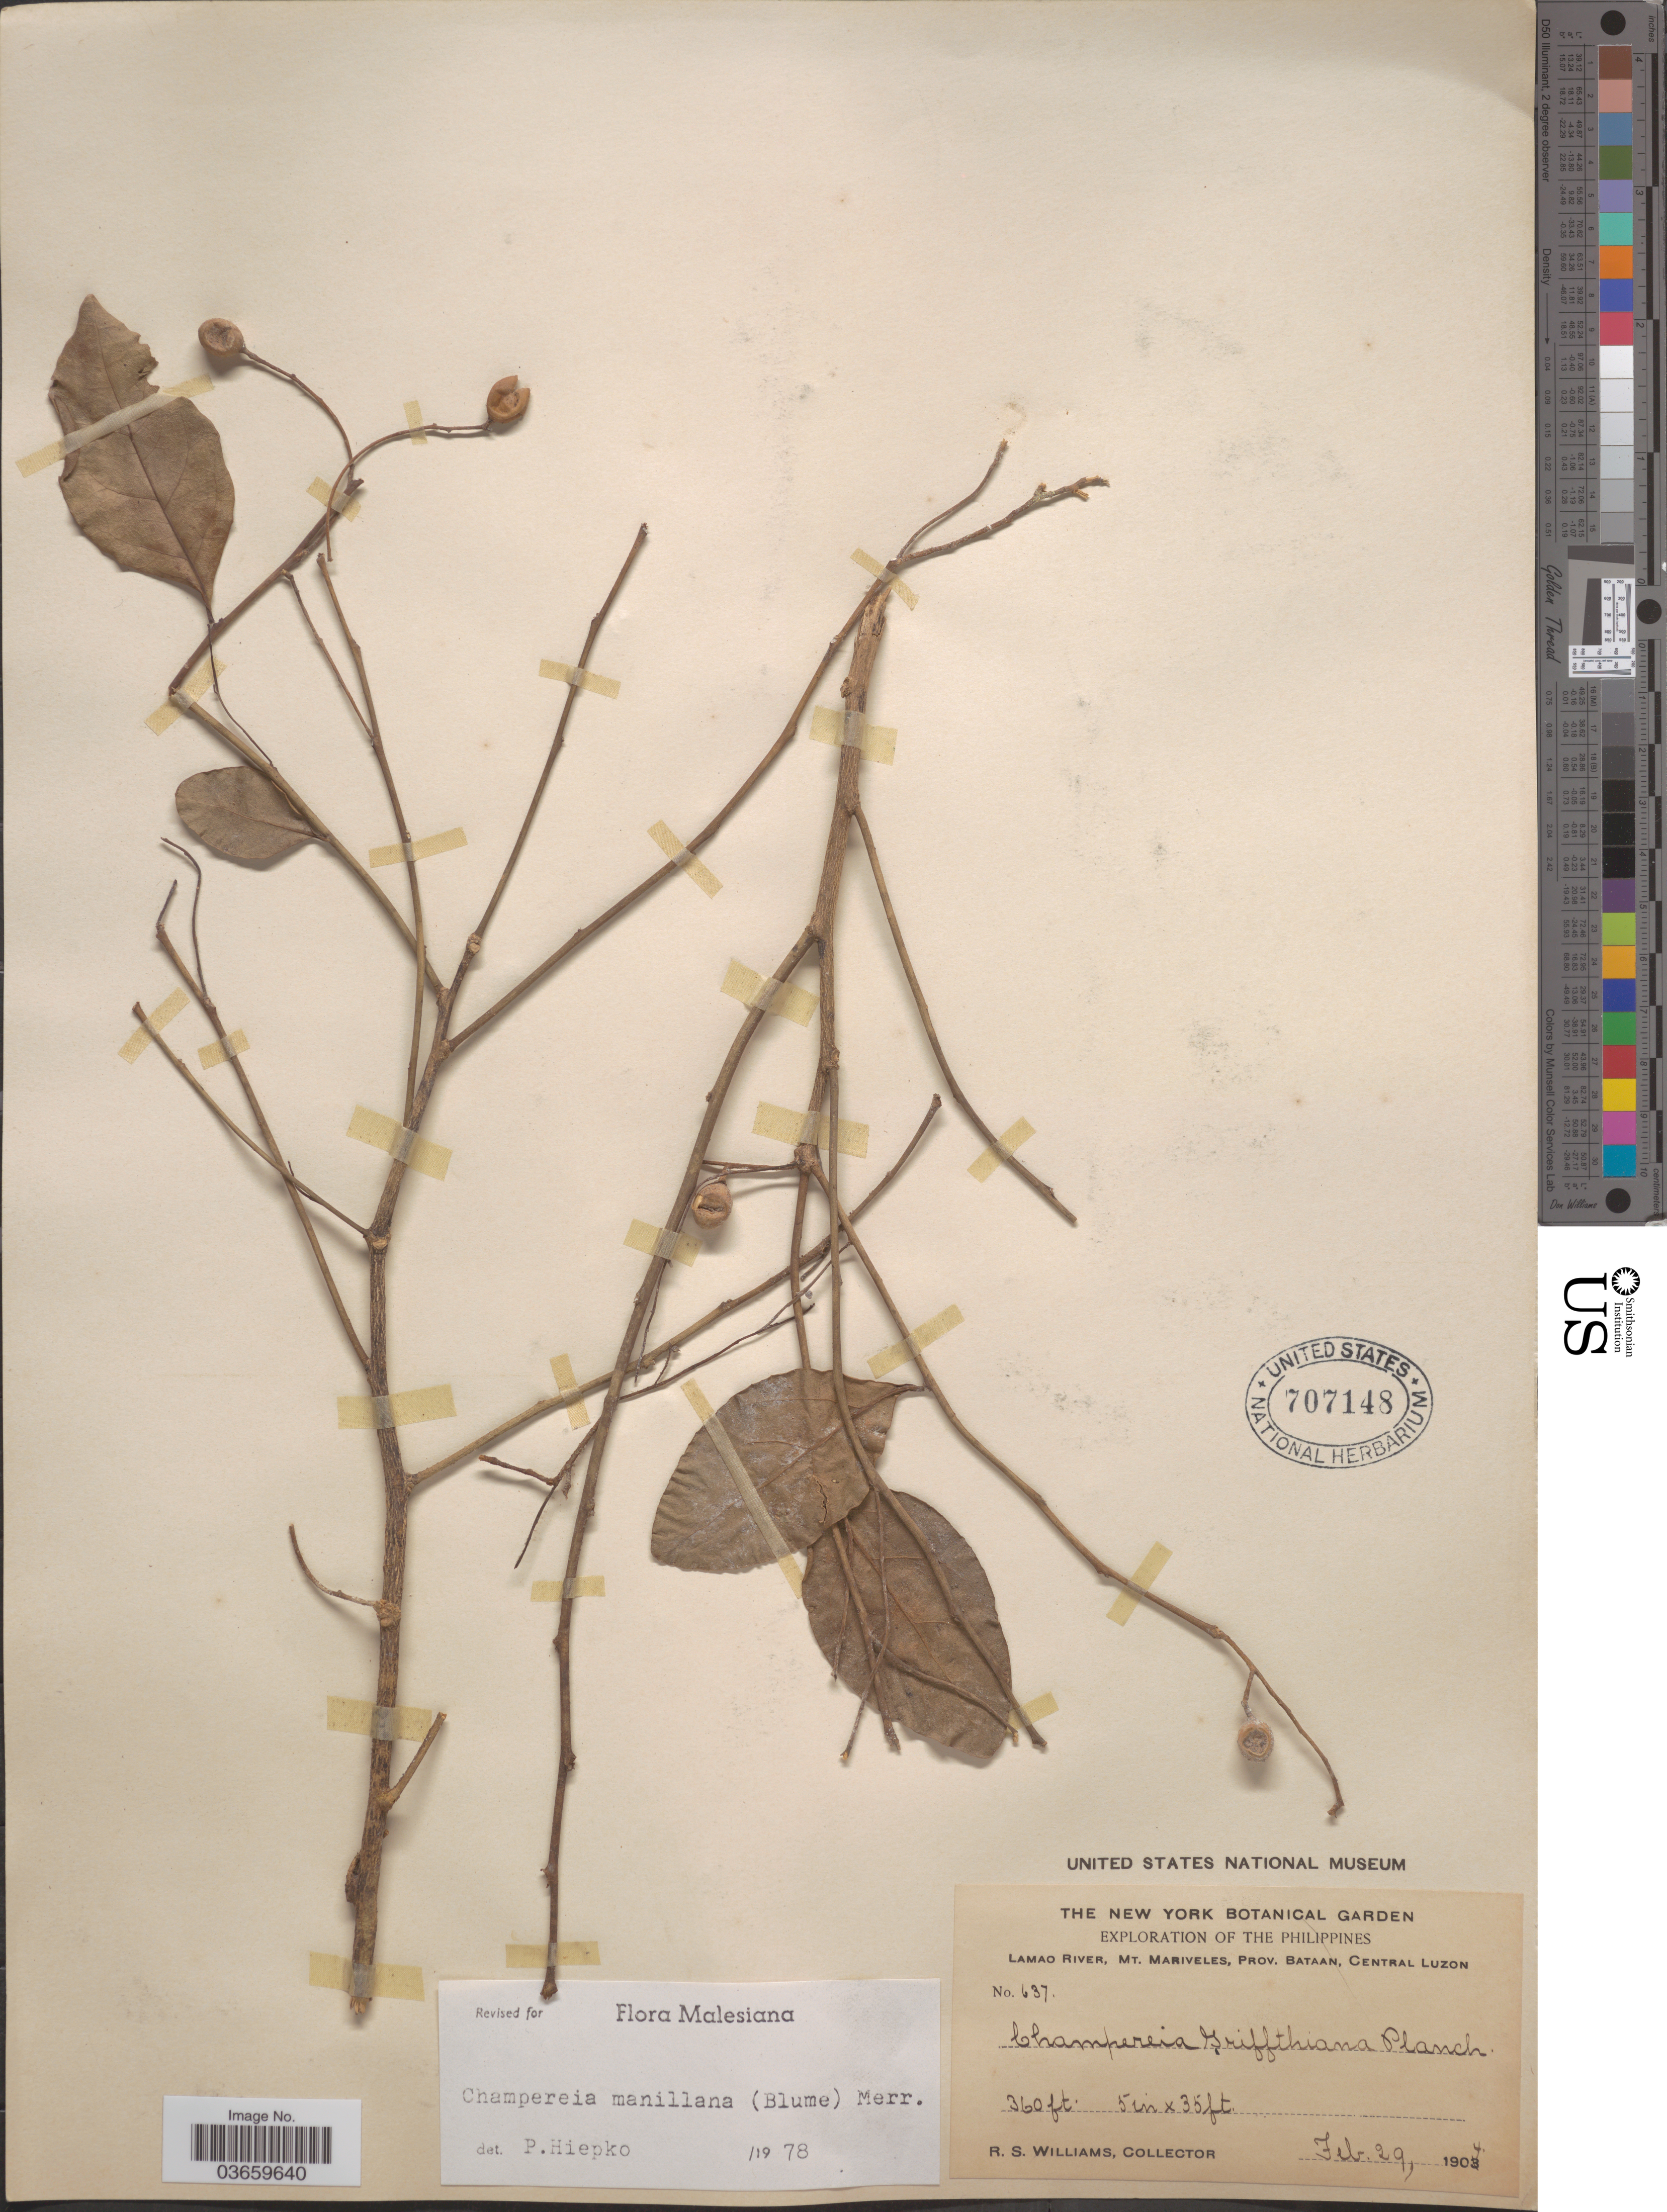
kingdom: Plantae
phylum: Tracheophyta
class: Magnoliopsida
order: Santalales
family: Opiliaceae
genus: Champereia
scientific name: Champereia manillana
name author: (Blume) Merr.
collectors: R. S. Williams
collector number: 637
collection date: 1904-02-29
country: Philippines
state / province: Central Luzon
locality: Lamao River, Mt. Mariveles, Prov. Bataan.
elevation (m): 110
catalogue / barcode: US 707148